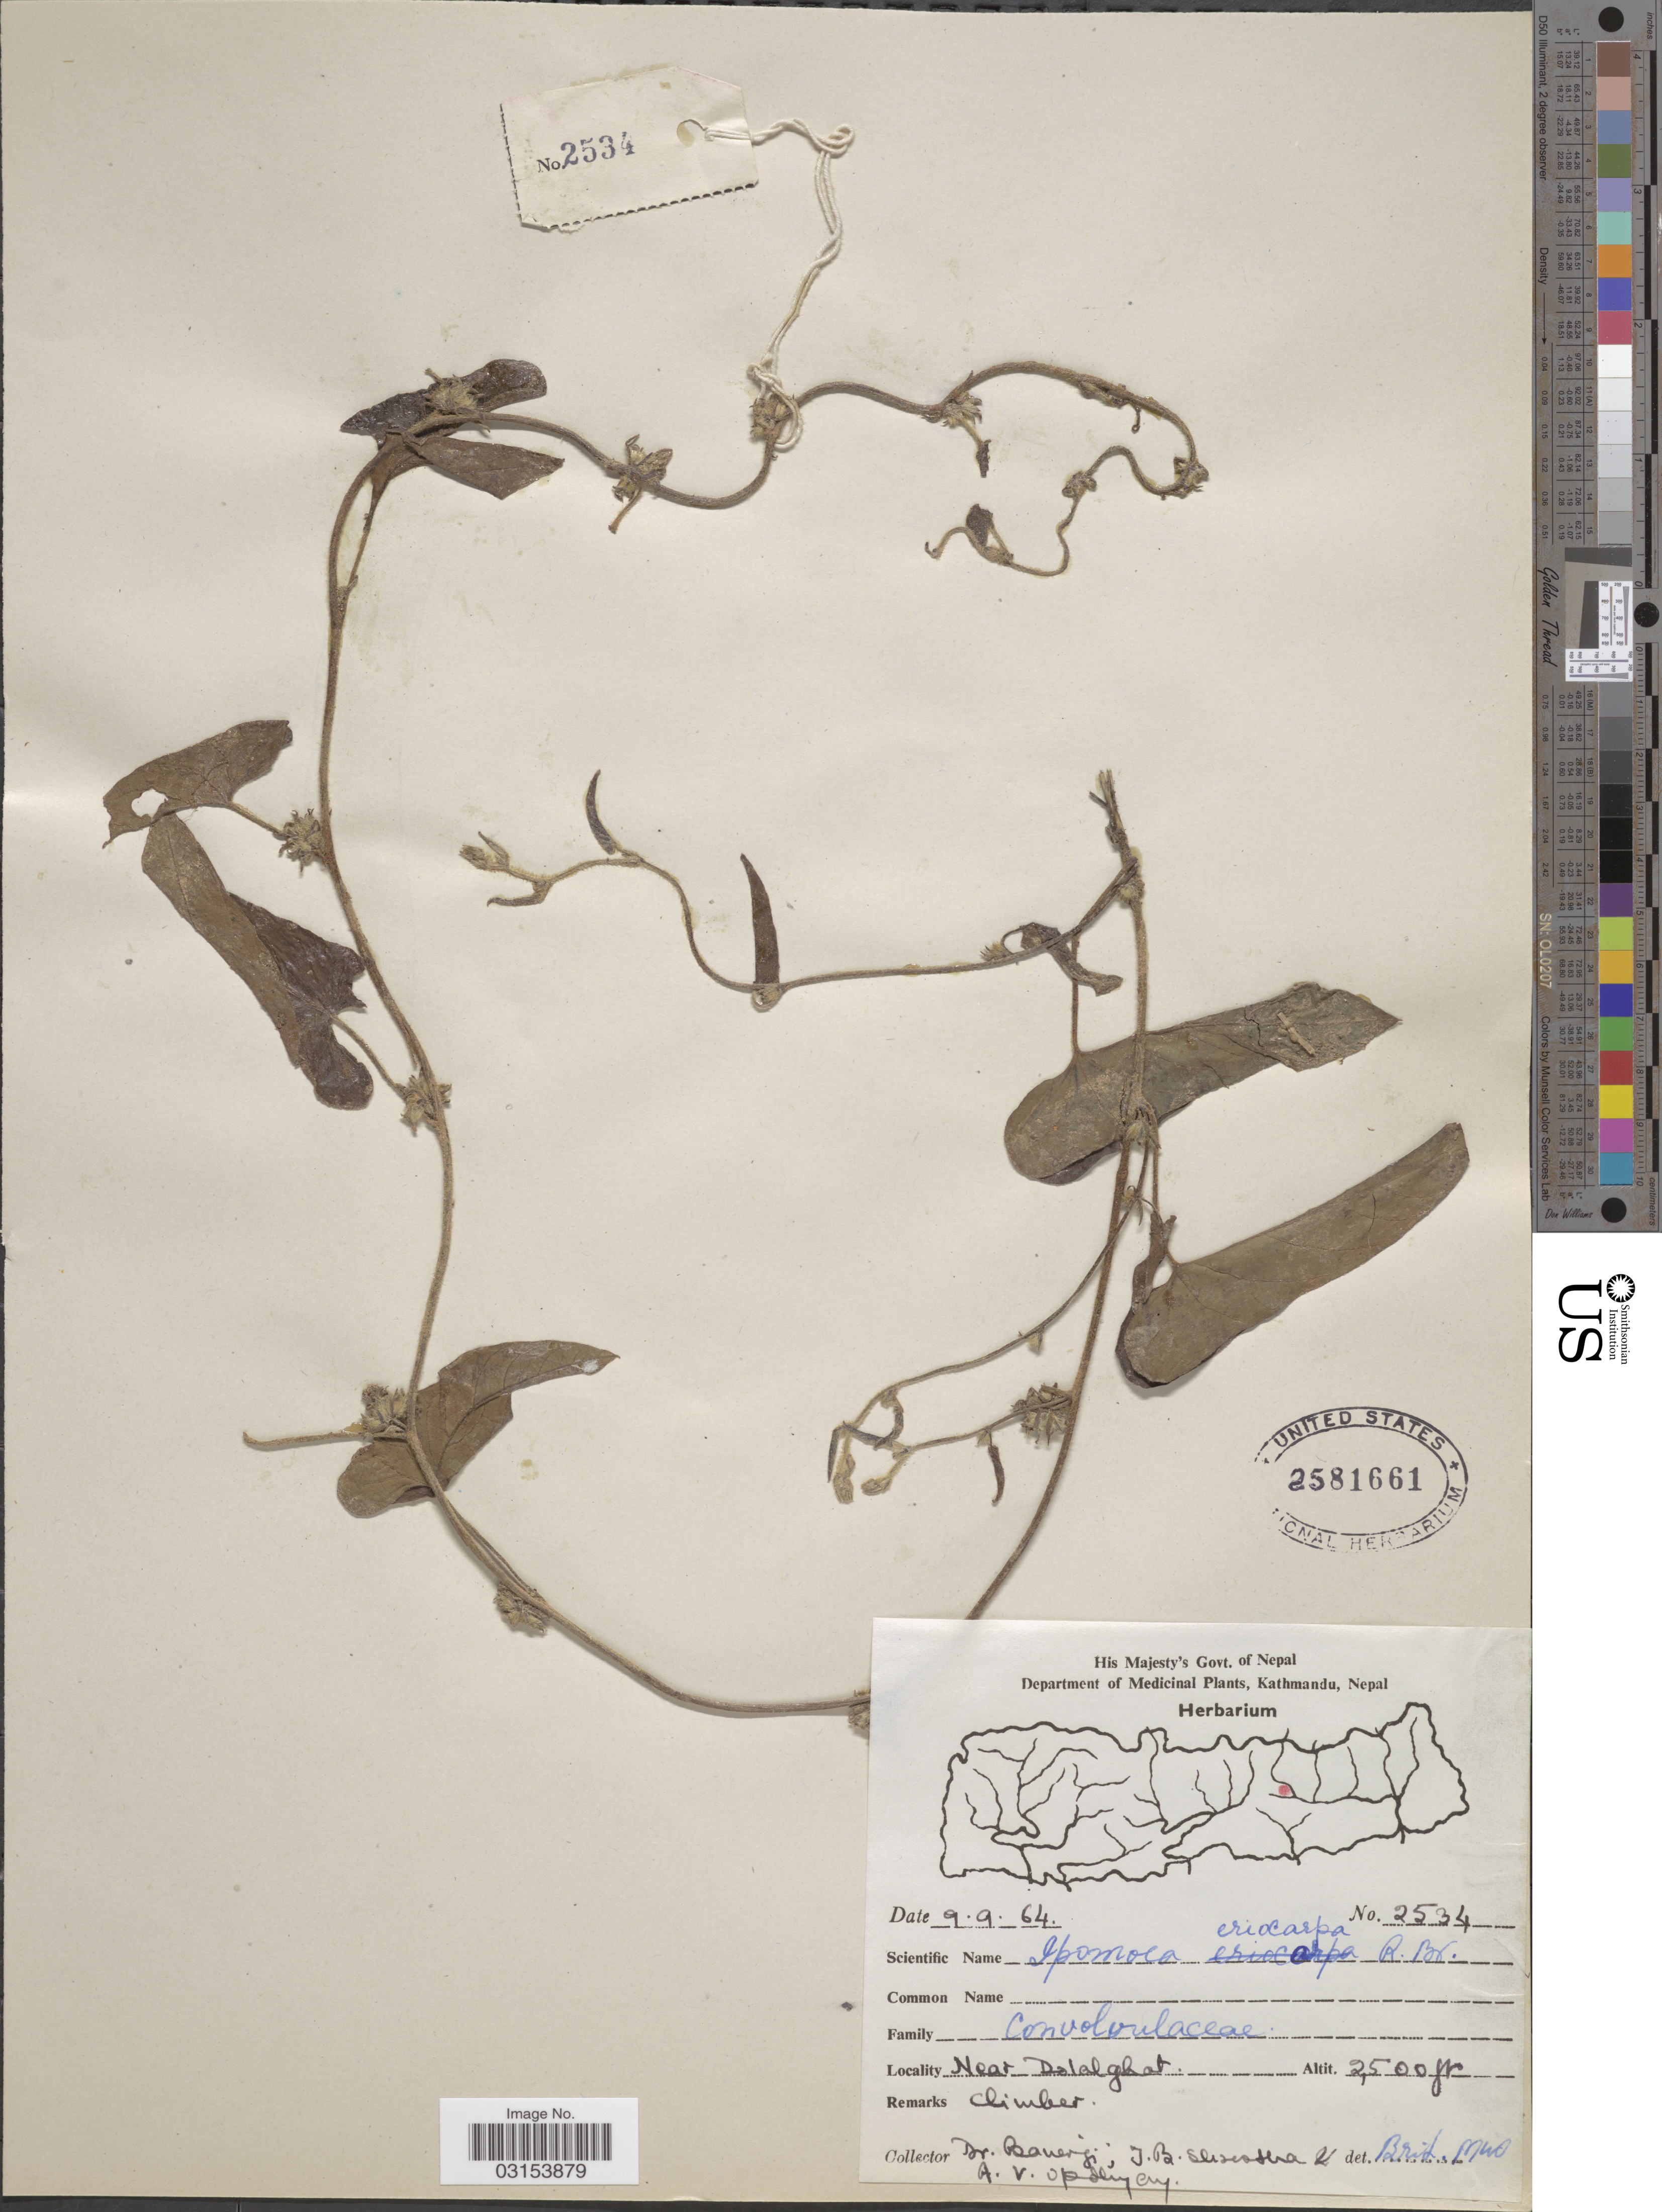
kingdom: Plantae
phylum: Tracheophyta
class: Magnoliopsida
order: Solanales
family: Convolvulaceae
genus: Ipomoea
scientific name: Ipomoea eriocarpa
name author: R. Br.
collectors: -. Banerji, T. B. Shrestha & A. V. Upadhyay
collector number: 2534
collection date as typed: Transcribed d/m/y: 9/9/64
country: Nepal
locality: Near Dolalghat.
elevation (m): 762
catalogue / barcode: US 2581661